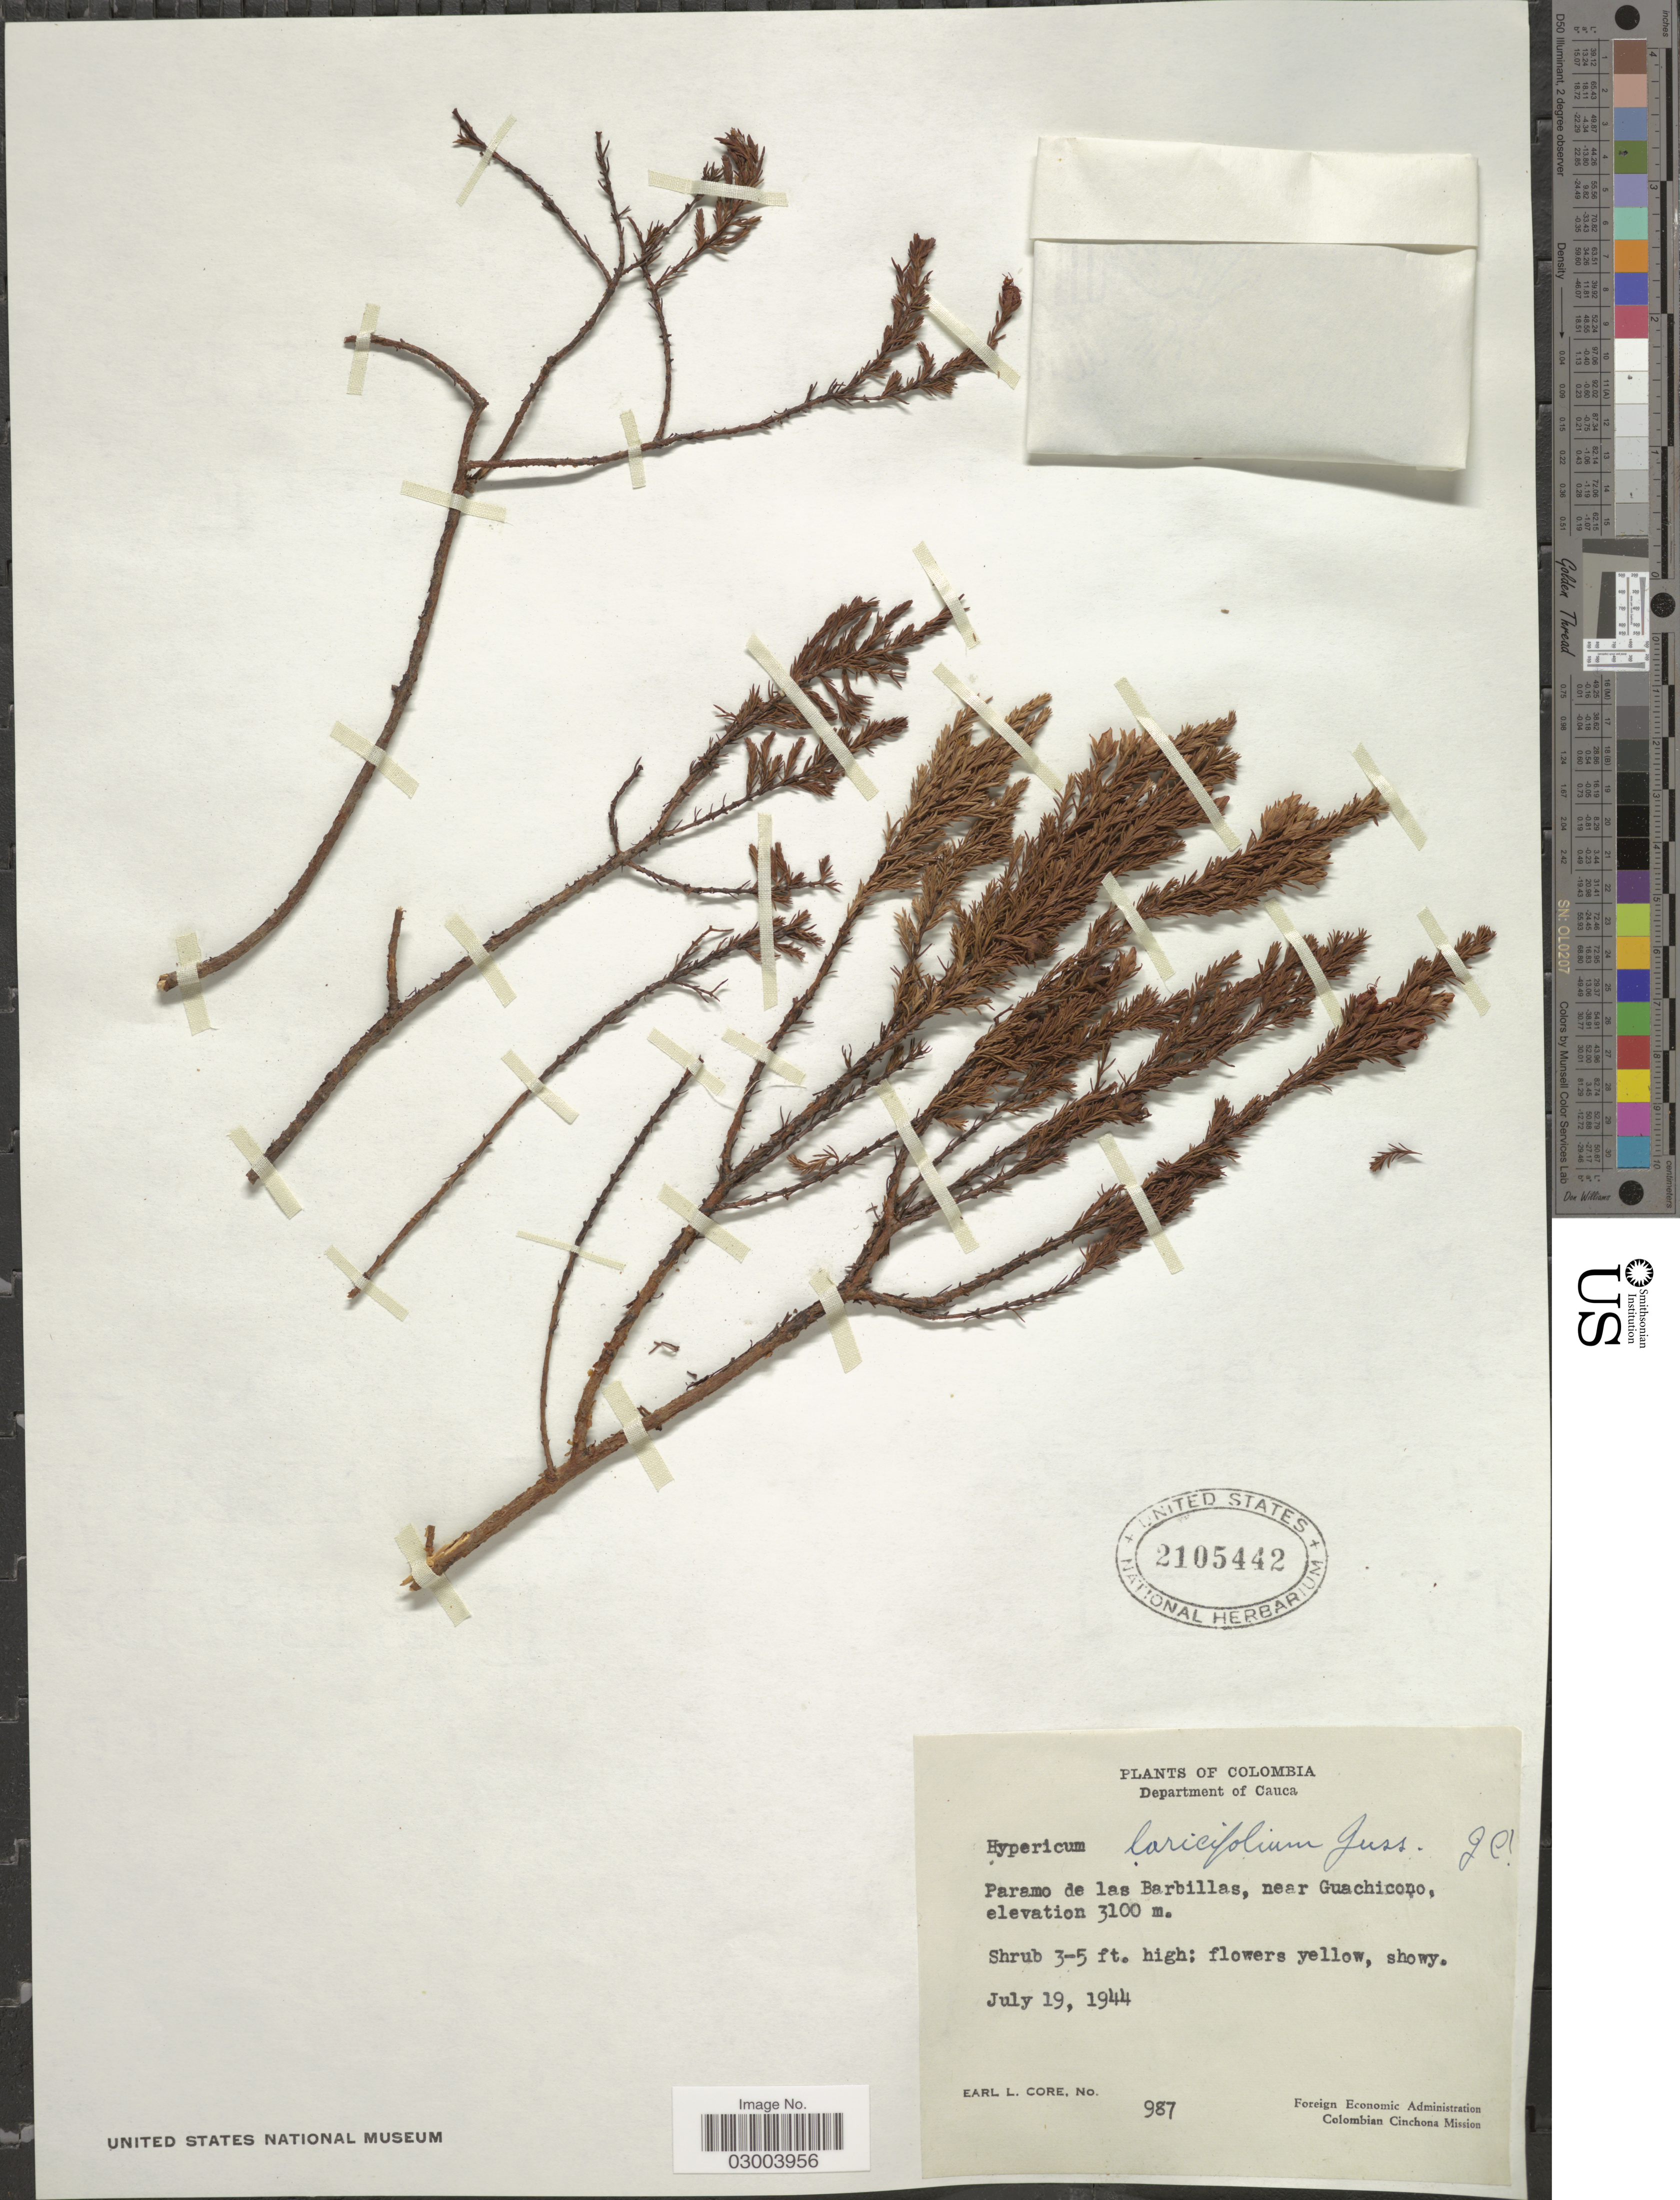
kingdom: Plantae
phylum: Tracheophyta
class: Magnoliopsida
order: Malpighiales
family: Hypericaceae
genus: Hypericum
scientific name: Hypericum laricifolium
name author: Juss.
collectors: E. L. Core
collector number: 987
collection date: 1944-07-19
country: Colombia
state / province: Cauca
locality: Department of Cauca, Paramo de las Barbillas, near Guachicono.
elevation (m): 3100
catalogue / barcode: US 2105442